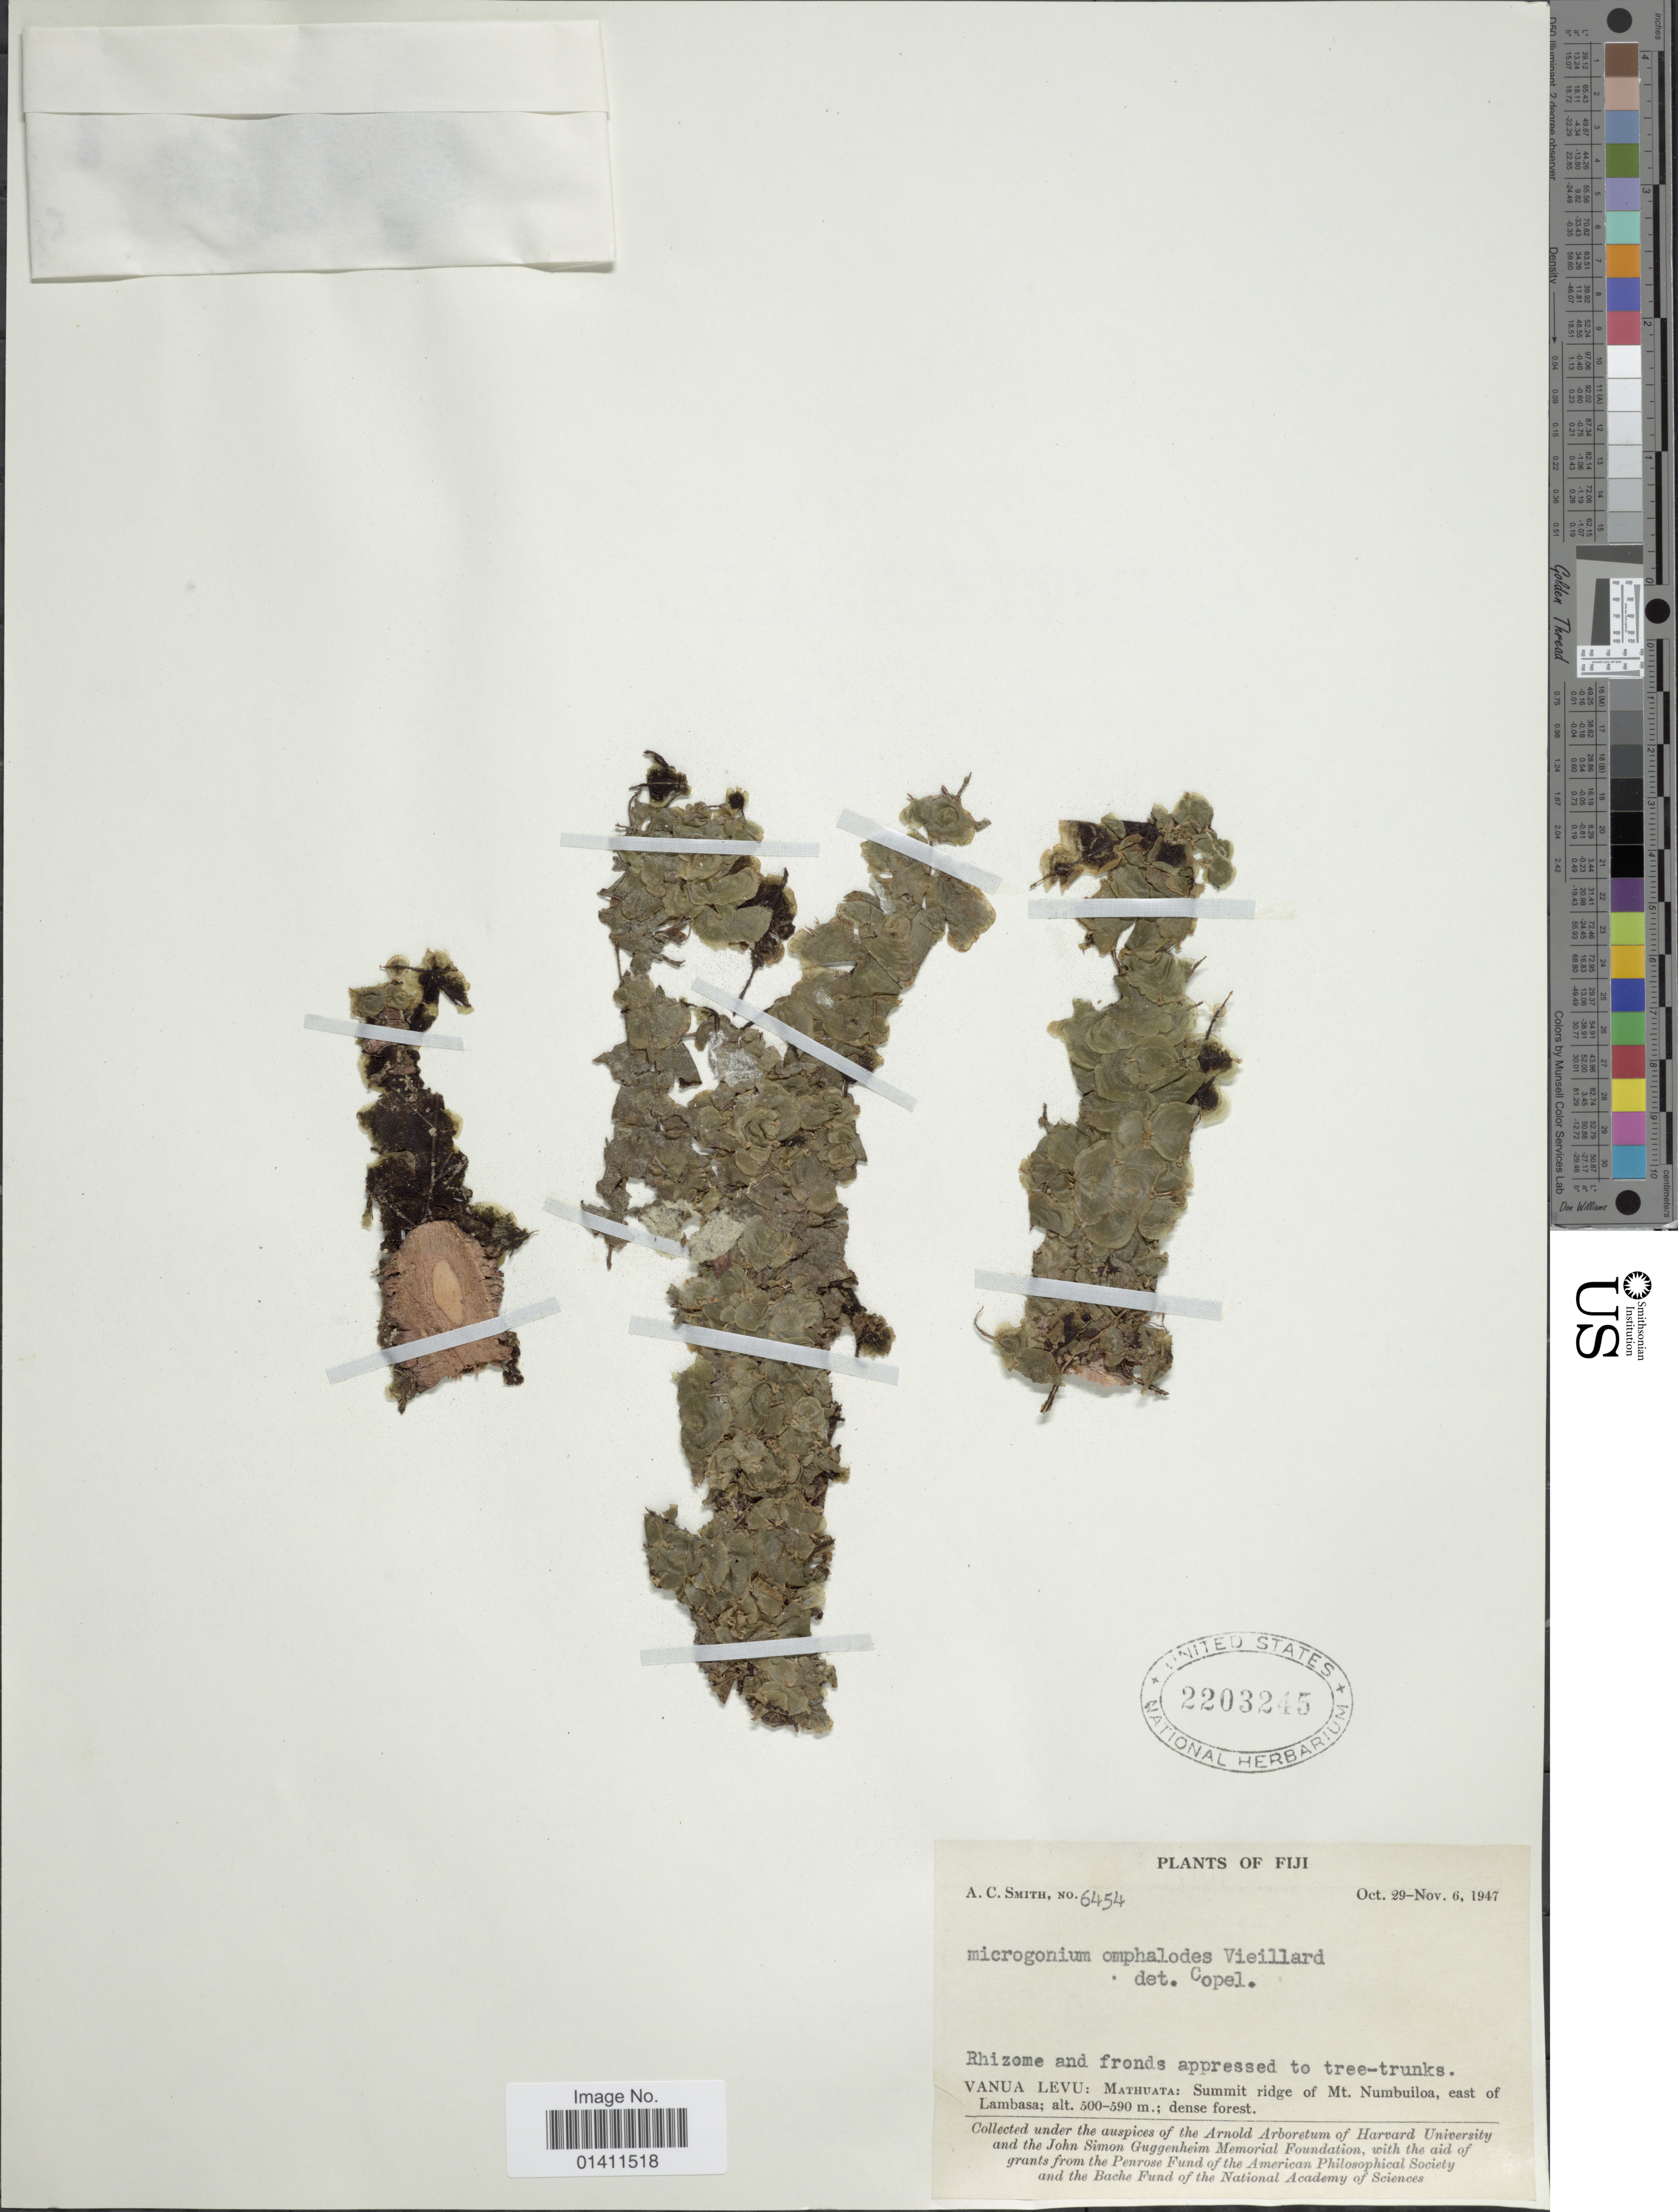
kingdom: Plantae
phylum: Tracheophyta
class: Polypodiopsida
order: Hymenophyllales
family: Hymenophyllaceae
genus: Didymoglossum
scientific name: Didymoglossum tahitense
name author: (Nadeaud) Ebihara & K. Iwats.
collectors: A. C. Smith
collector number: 6454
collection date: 1947-10-29/1947-11-06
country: Fiji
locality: Vanua Levu: Mathuata: Summit ridge of Mt. Numbuiloa, east of Lambasa.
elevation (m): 500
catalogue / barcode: US 2203245